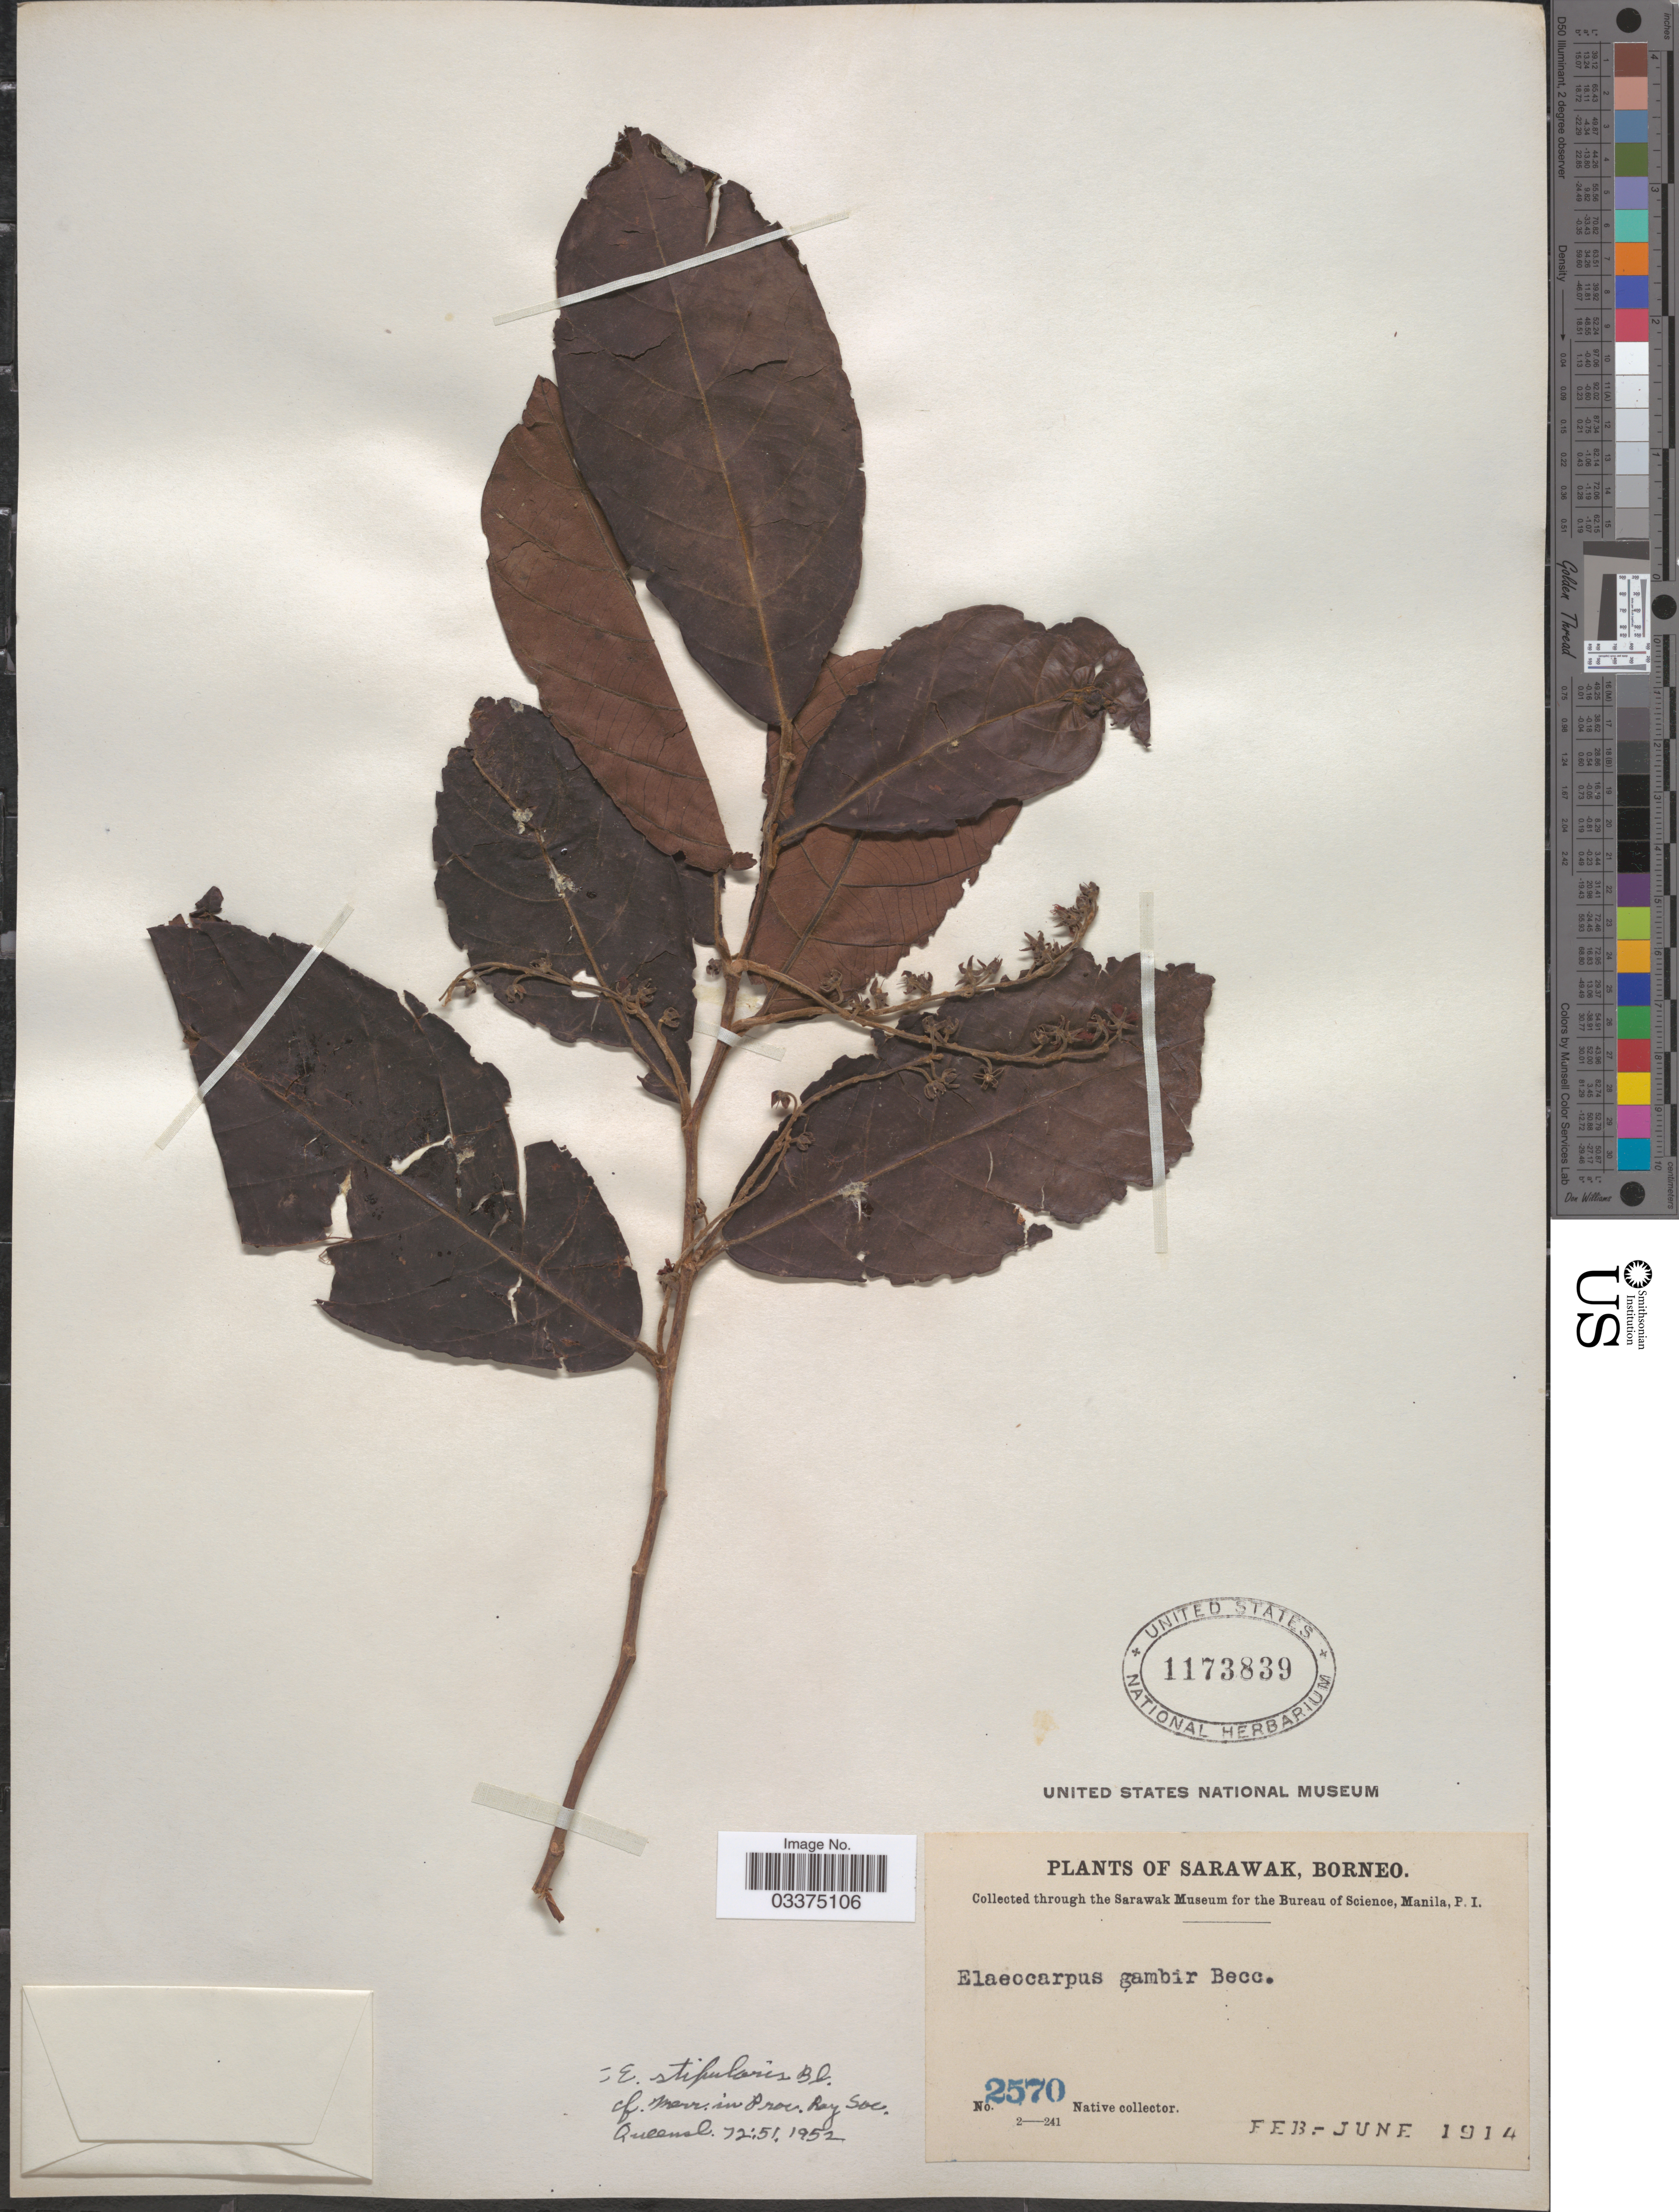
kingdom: Plantae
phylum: Tracheophyta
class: Magnoliopsida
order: Oxalidales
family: Elaeocarpaceae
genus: Elaeocarpus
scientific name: Elaeocarpus stipularis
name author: Blume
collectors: Native collector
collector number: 2570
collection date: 1914-02/1914-06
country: Malaysia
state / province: Sarawak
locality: Borneo.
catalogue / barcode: US 1173839